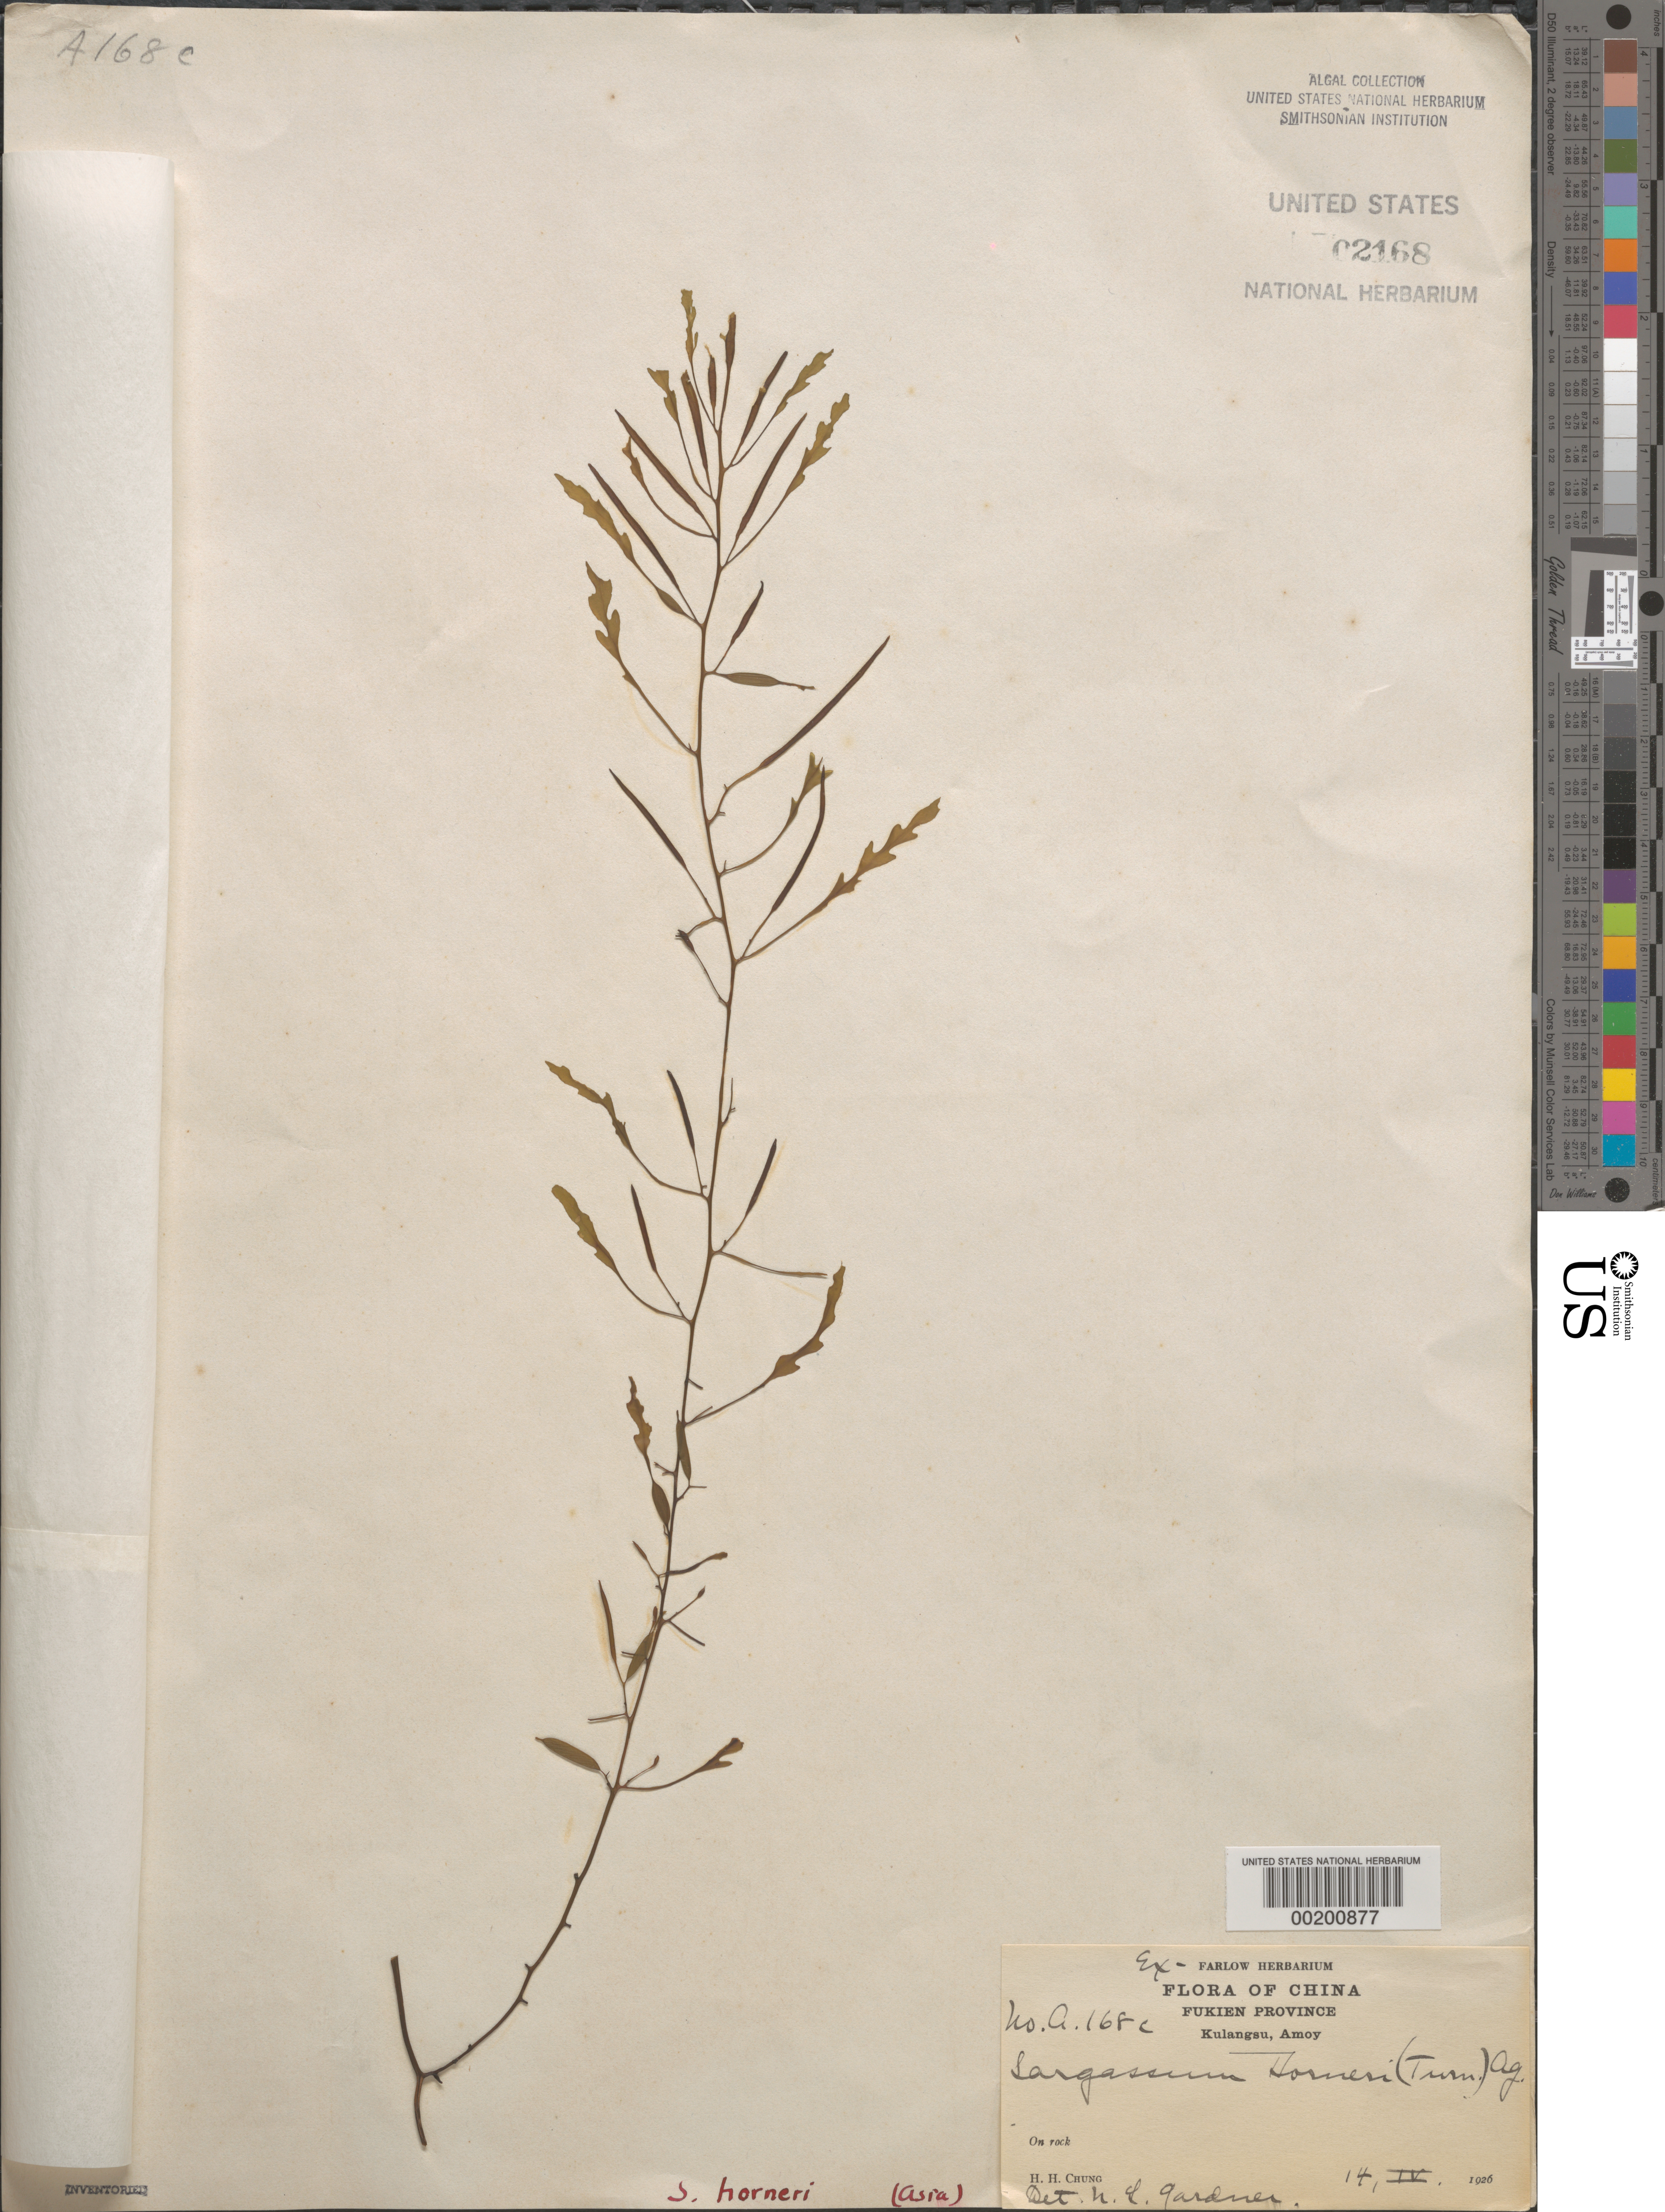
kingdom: Chromista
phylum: Ochrophyta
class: Phaeophyceae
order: Fucales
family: Sargassaceae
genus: Sargassum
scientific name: Sargassum horneri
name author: (Turner) C. Agardh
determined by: Gardner, Nathaniel L.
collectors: H. Chung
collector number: A.168c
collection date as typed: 14 Apr 1926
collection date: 1926-04-14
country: China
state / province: Fujian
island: Kulangsu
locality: Amoy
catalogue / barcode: US 2168